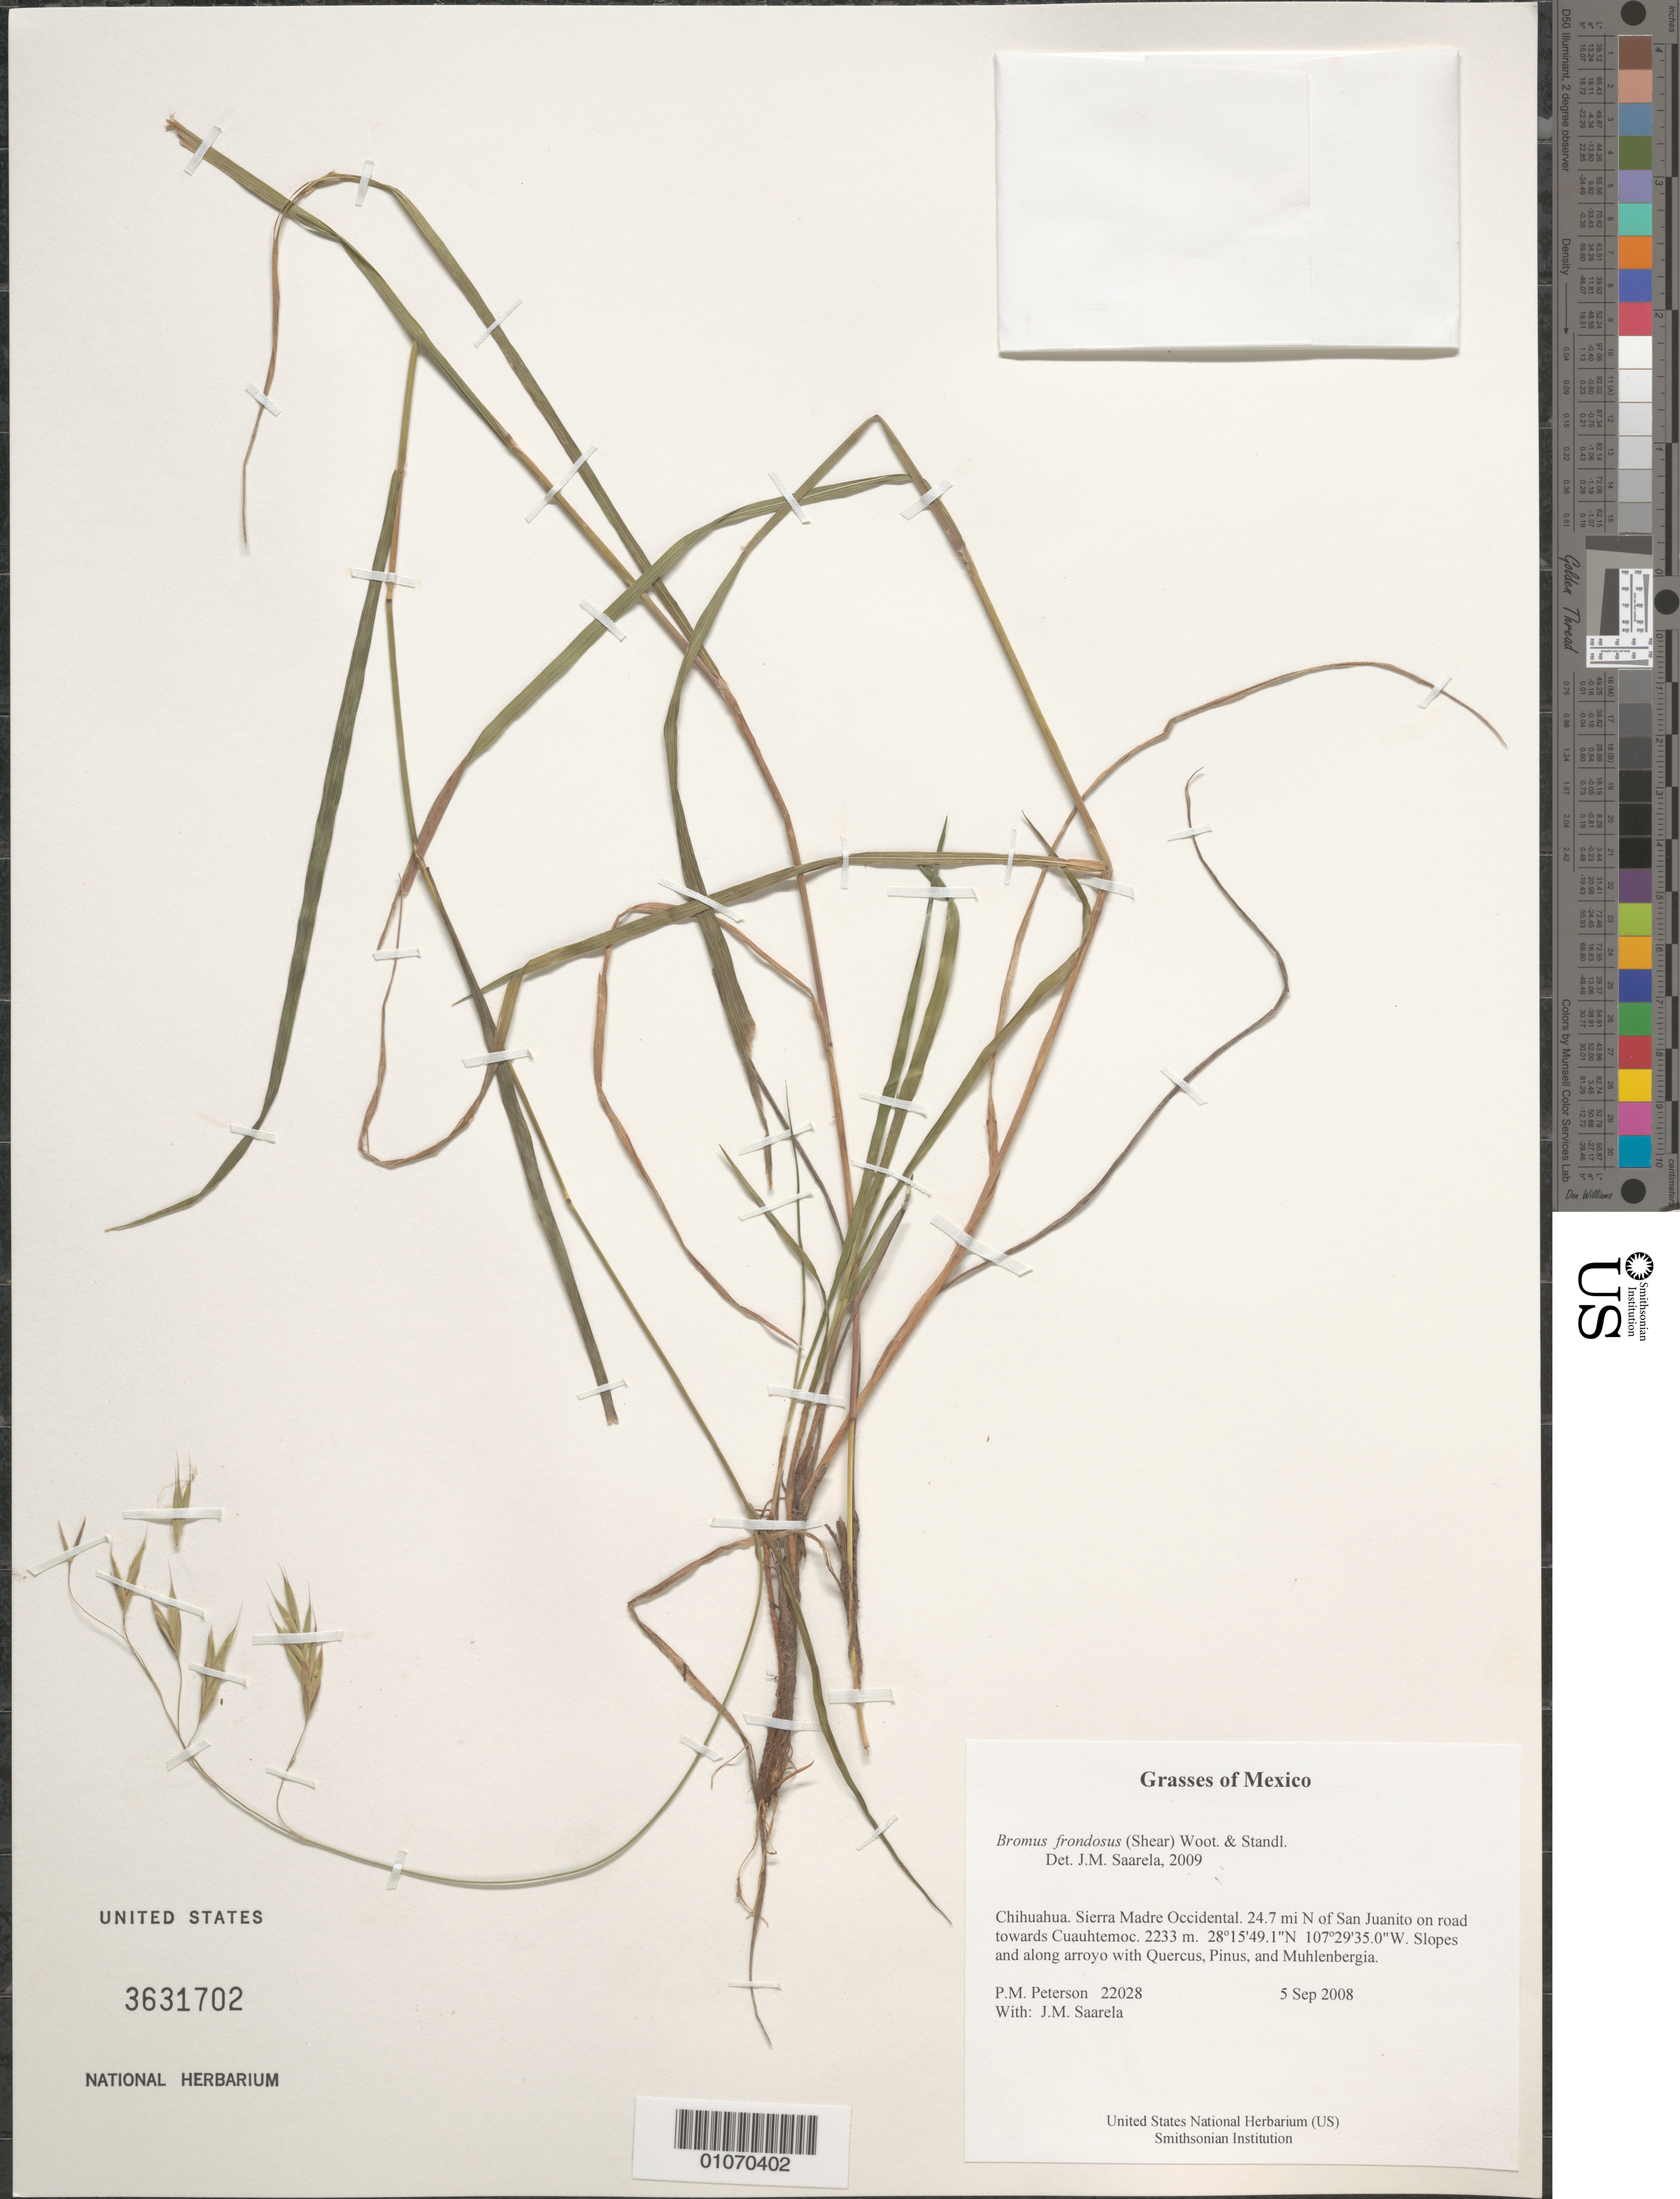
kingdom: Plantae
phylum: Tracheophyta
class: Liliopsida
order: Poales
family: Poaceae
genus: Bromus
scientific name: Bromus frondosus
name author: (Shear) Wooton & Standl.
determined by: Saarela, J. M., (CAN), Canadian Museum of Nature (CANADA)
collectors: P. M. Peterson & J. Saarela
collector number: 22028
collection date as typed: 05 Sep 2008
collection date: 2008-09-05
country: Mexico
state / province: Chihuahua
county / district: Sierra Madre Occidental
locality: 24.7 mi N of San Juanito on road towards Cuauhtemoc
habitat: Slopes and along arroyo with Quercus, Pinus, and Muhlenbergia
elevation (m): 2233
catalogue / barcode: US 3631702